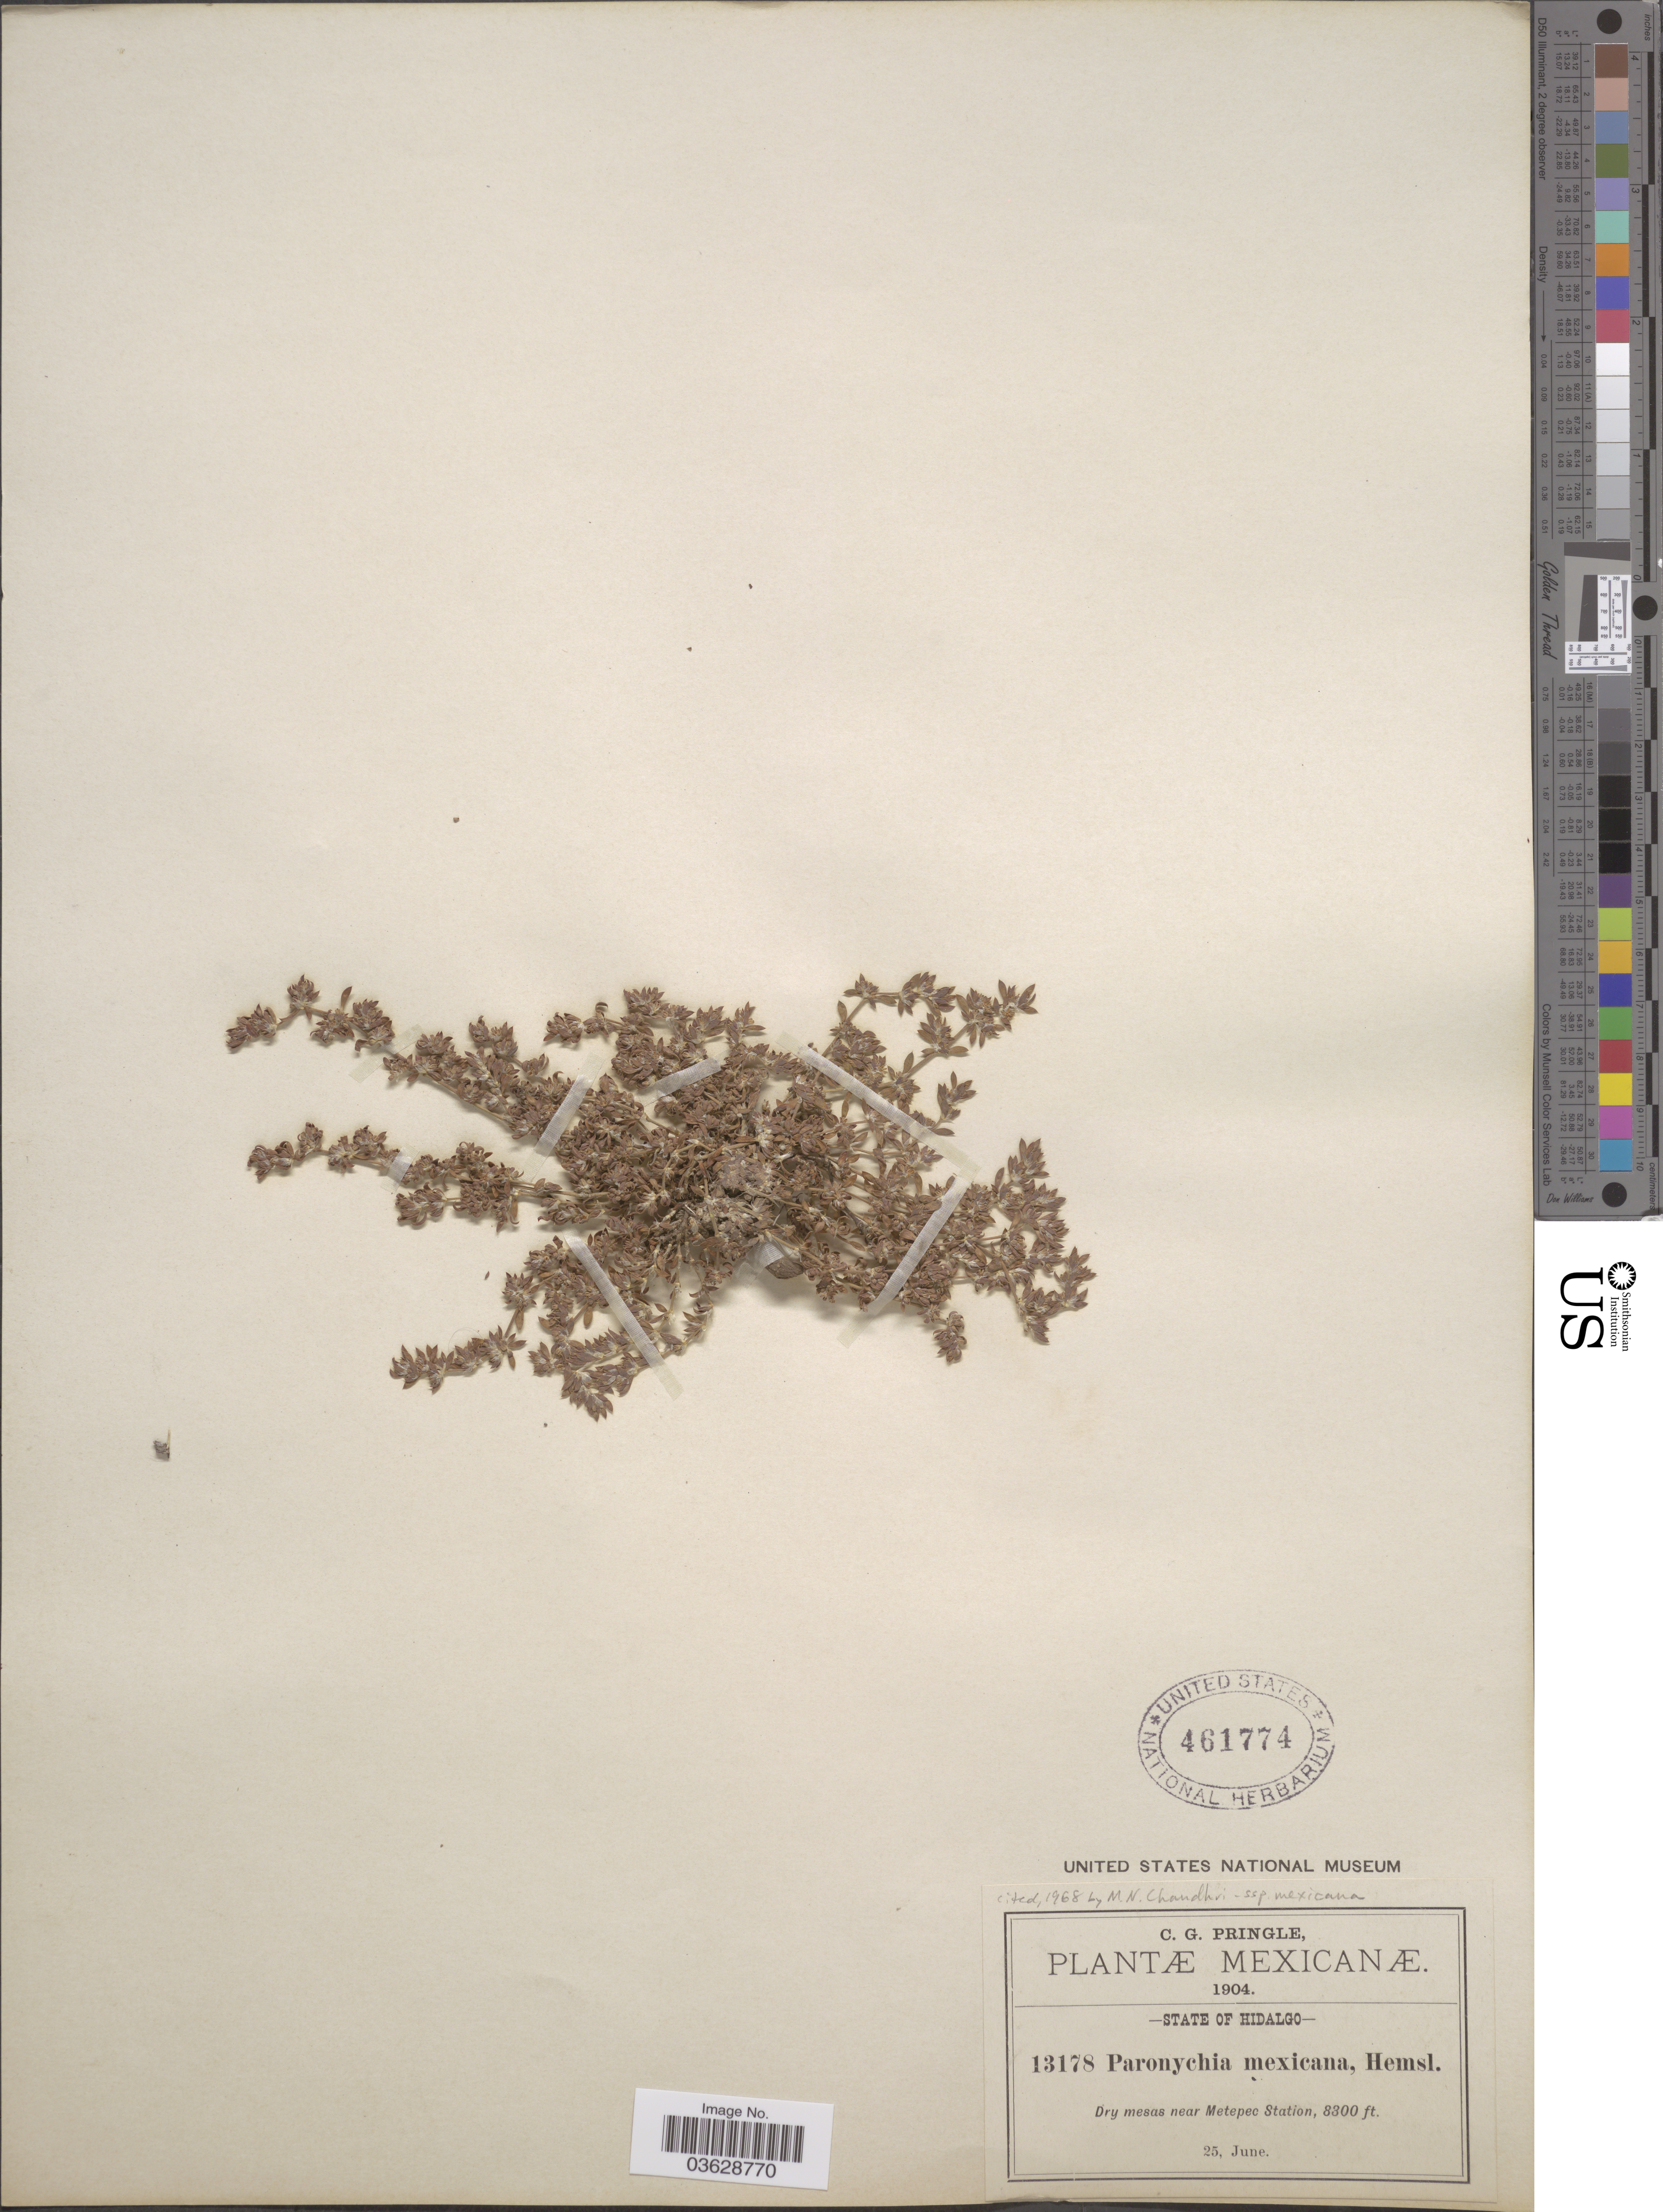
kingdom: Plantae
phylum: Tracheophyta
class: Magnoliopsida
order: Caryophyllales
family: Caryophyllaceae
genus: Paronychia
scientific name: Paronychia mexicana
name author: Hemsl.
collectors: C. G. Pringle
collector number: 13178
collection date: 1904-06-25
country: Mexico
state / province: Hidalgo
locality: Near Metepec Station.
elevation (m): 2530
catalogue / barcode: US 461774